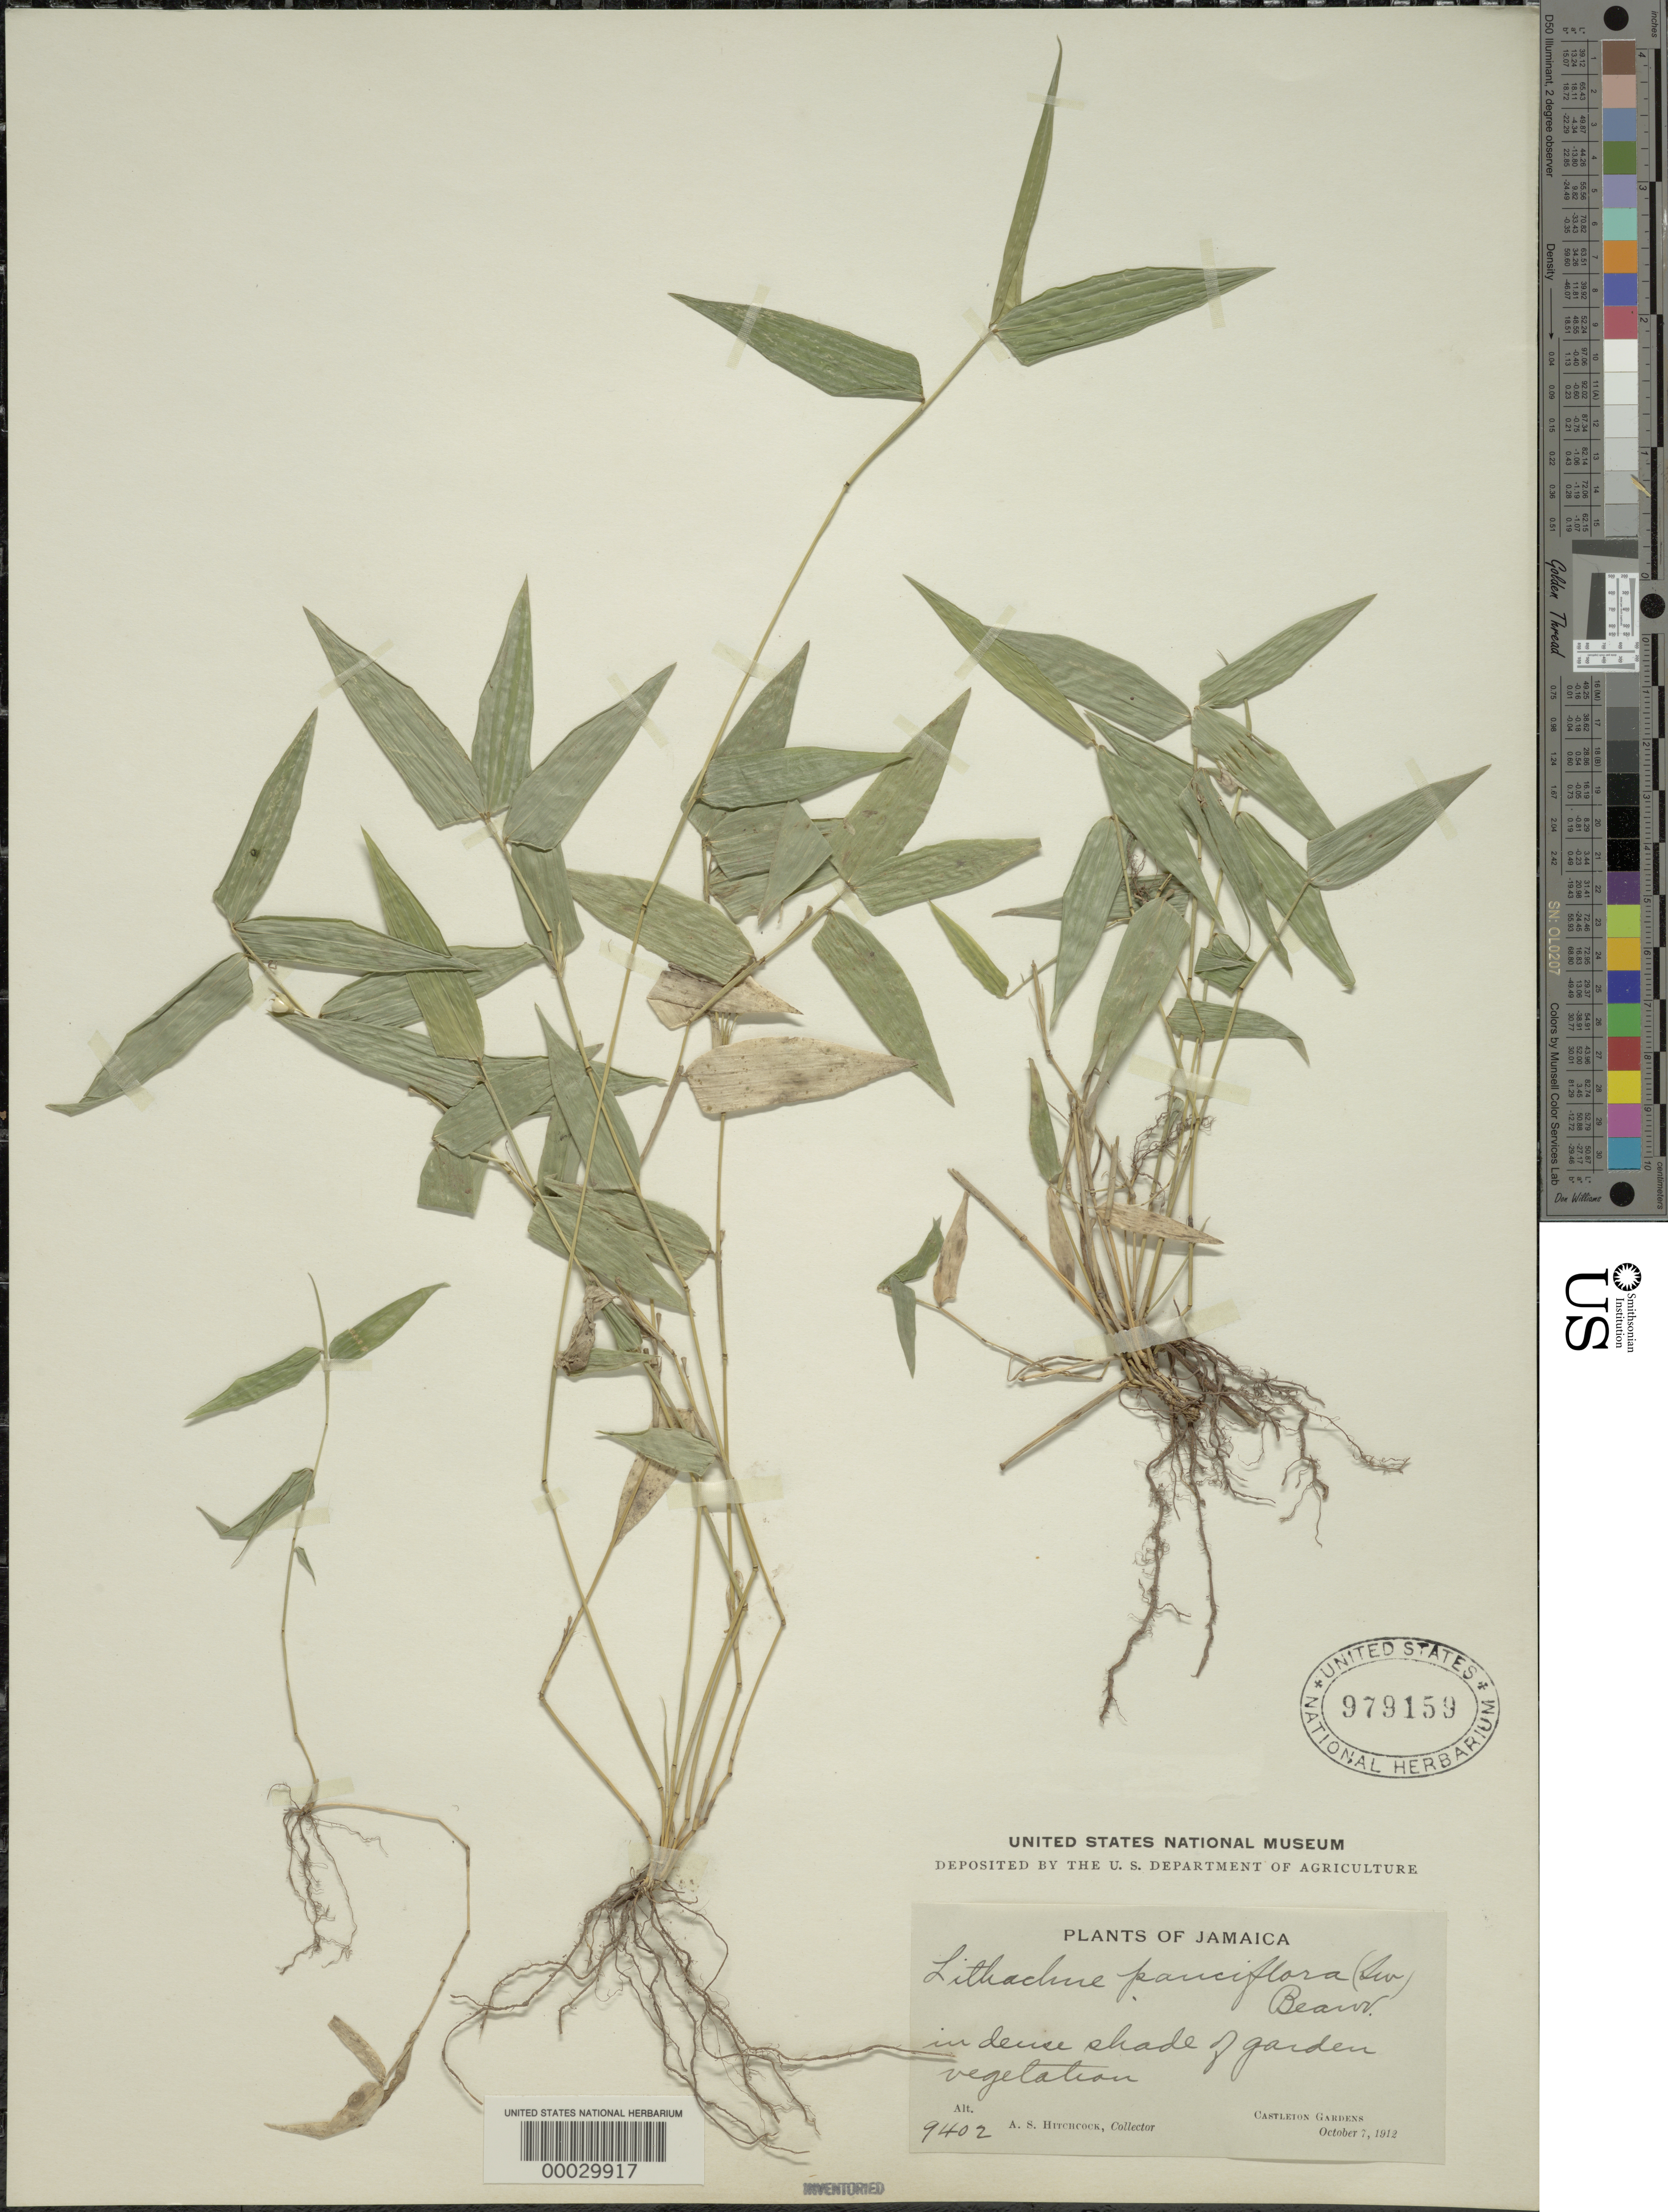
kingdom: Plantae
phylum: Tracheophyta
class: Liliopsida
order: Poales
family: Poaceae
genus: Lithachne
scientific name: Lithachne pauciflora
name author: (Sw.) P. Beauv.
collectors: A. S. Hitchcock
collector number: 9402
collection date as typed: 07 Oct 1912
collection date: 1912-10-07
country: Jamaica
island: Greater Antilles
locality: Castleton gardens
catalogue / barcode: US 979159